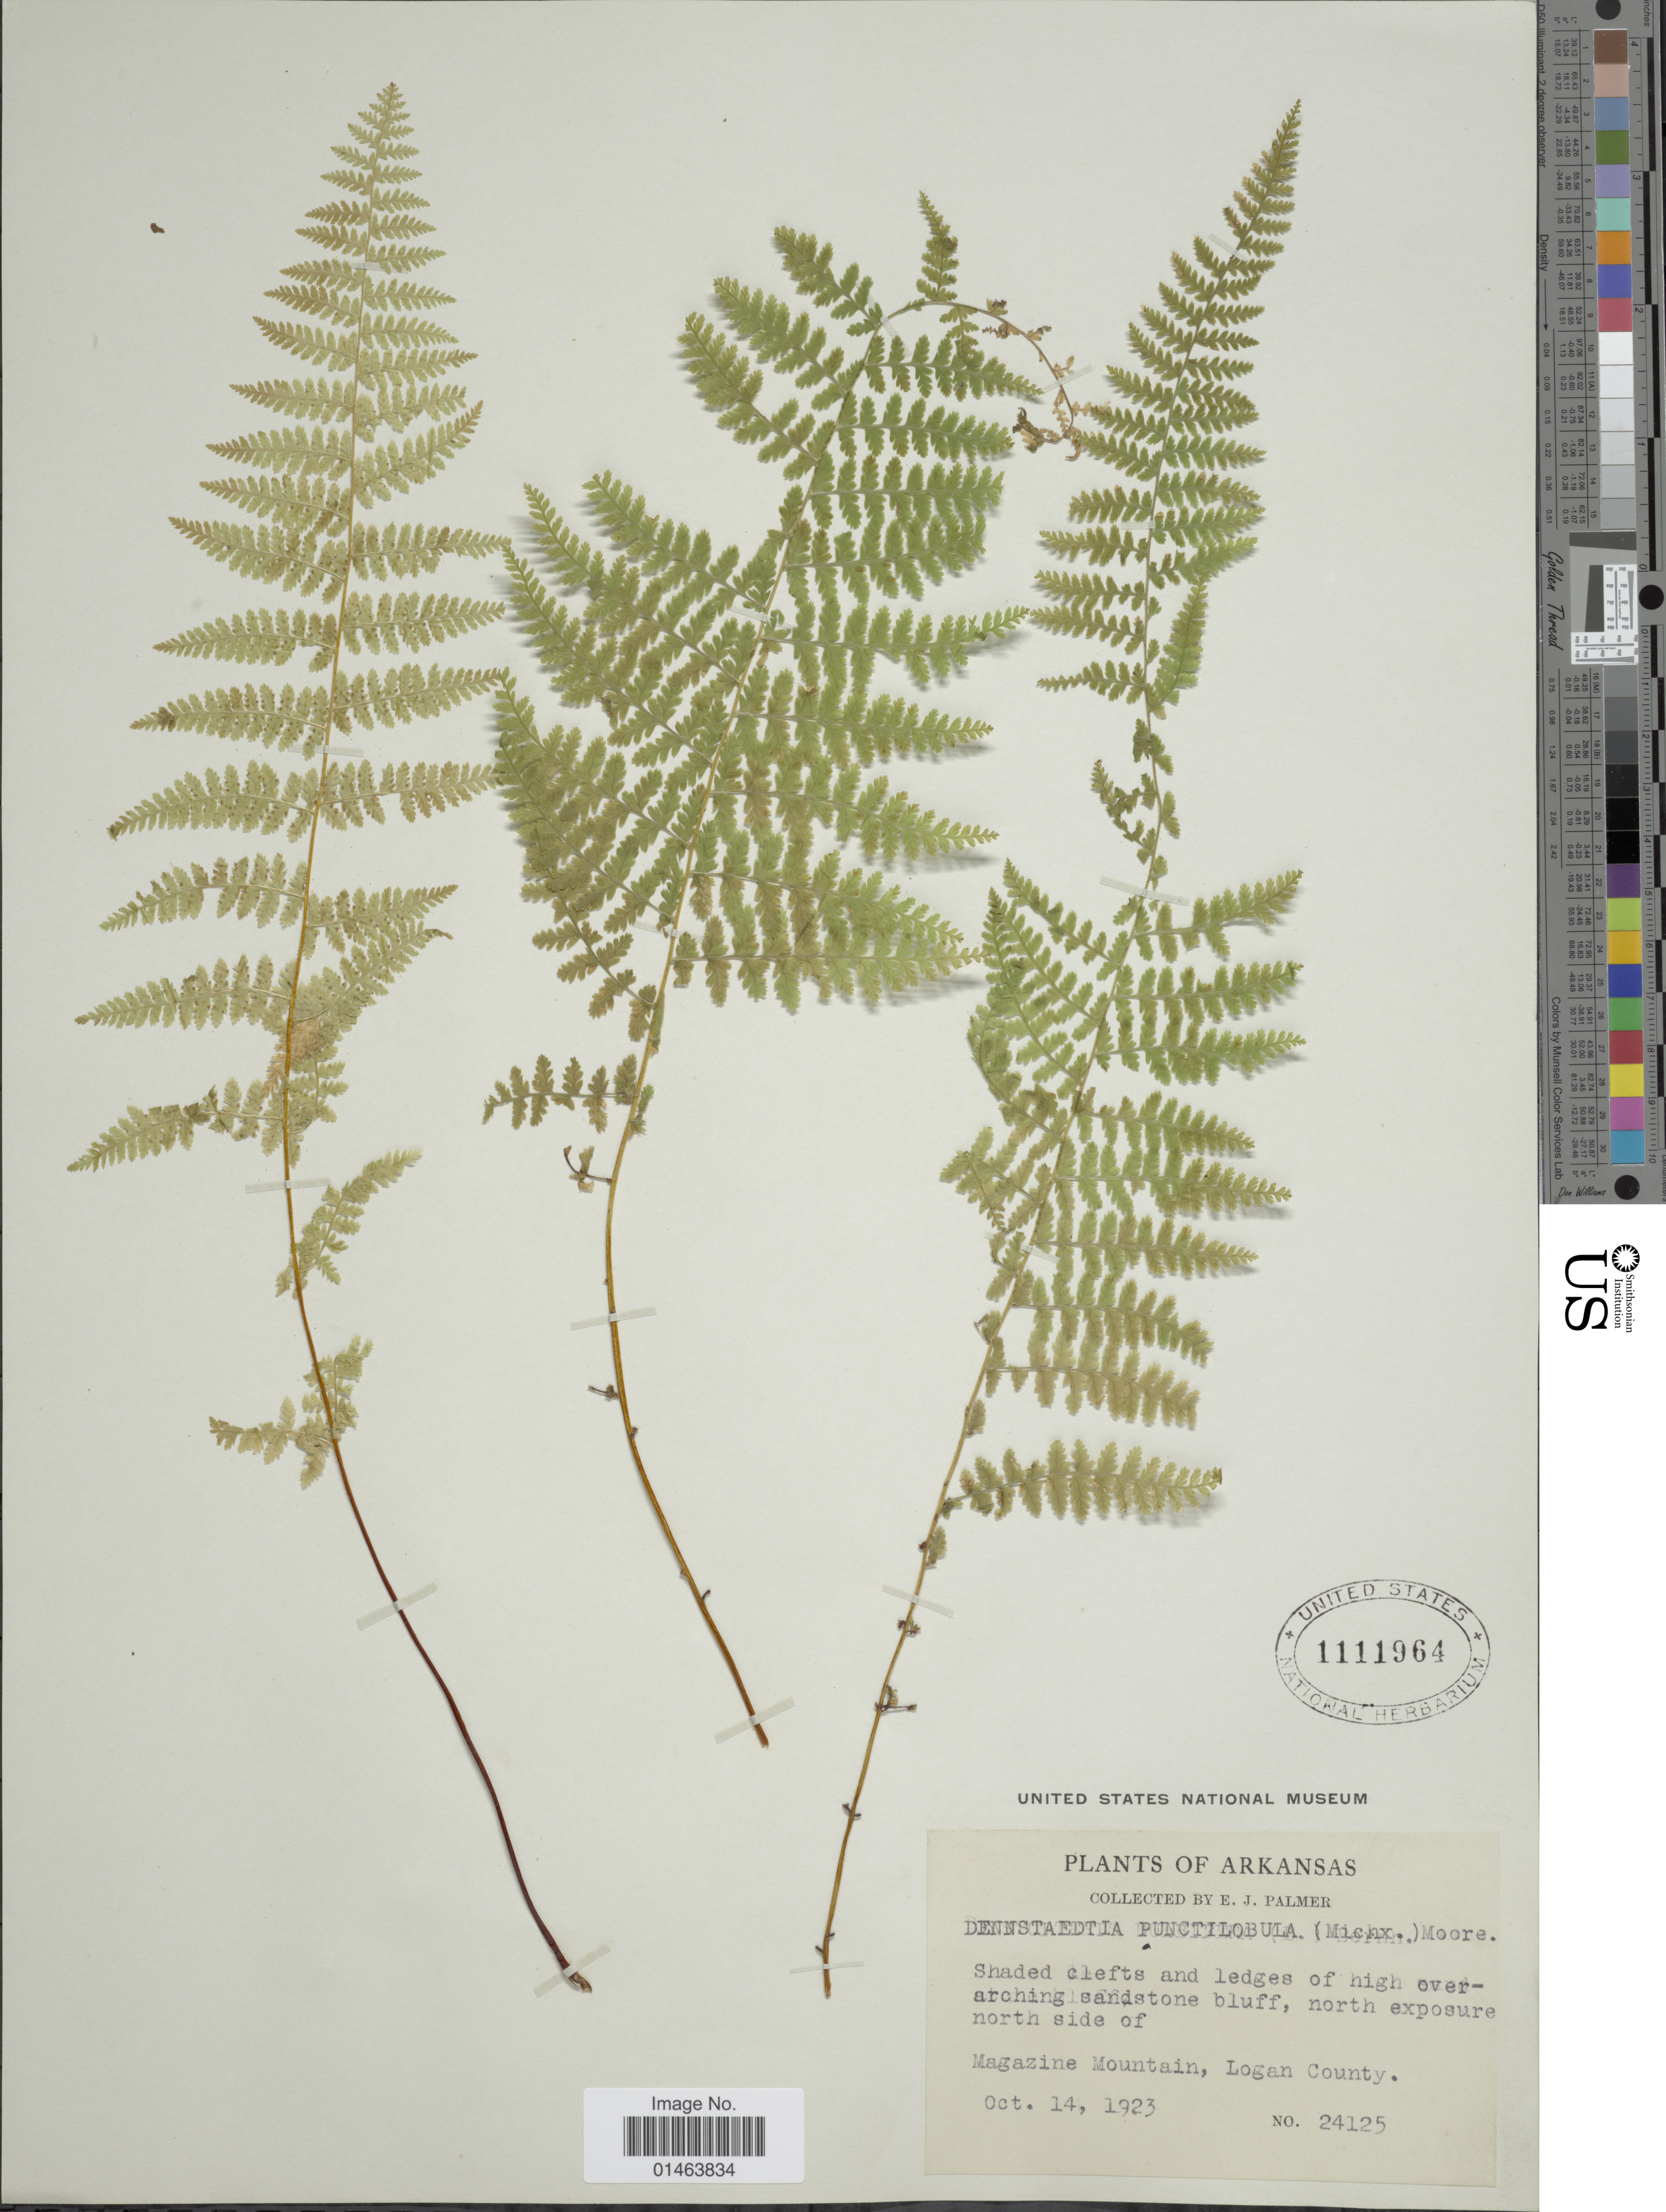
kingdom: Plantae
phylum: Tracheophyta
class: Polypodiopsida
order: Polypodiales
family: Dennstaedtiaceae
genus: Dennstaedtia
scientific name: Dennstaedtia punctilobula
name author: (Michx.) T. Moore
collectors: E. J. Palmer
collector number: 24125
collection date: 1923-10-14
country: United States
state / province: Arkansas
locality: Arkansas, Shaded clefts and ledges on high overarching sandstone bluff, north exposure north side of Magazine Mountain, Logan County.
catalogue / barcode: US 1111964